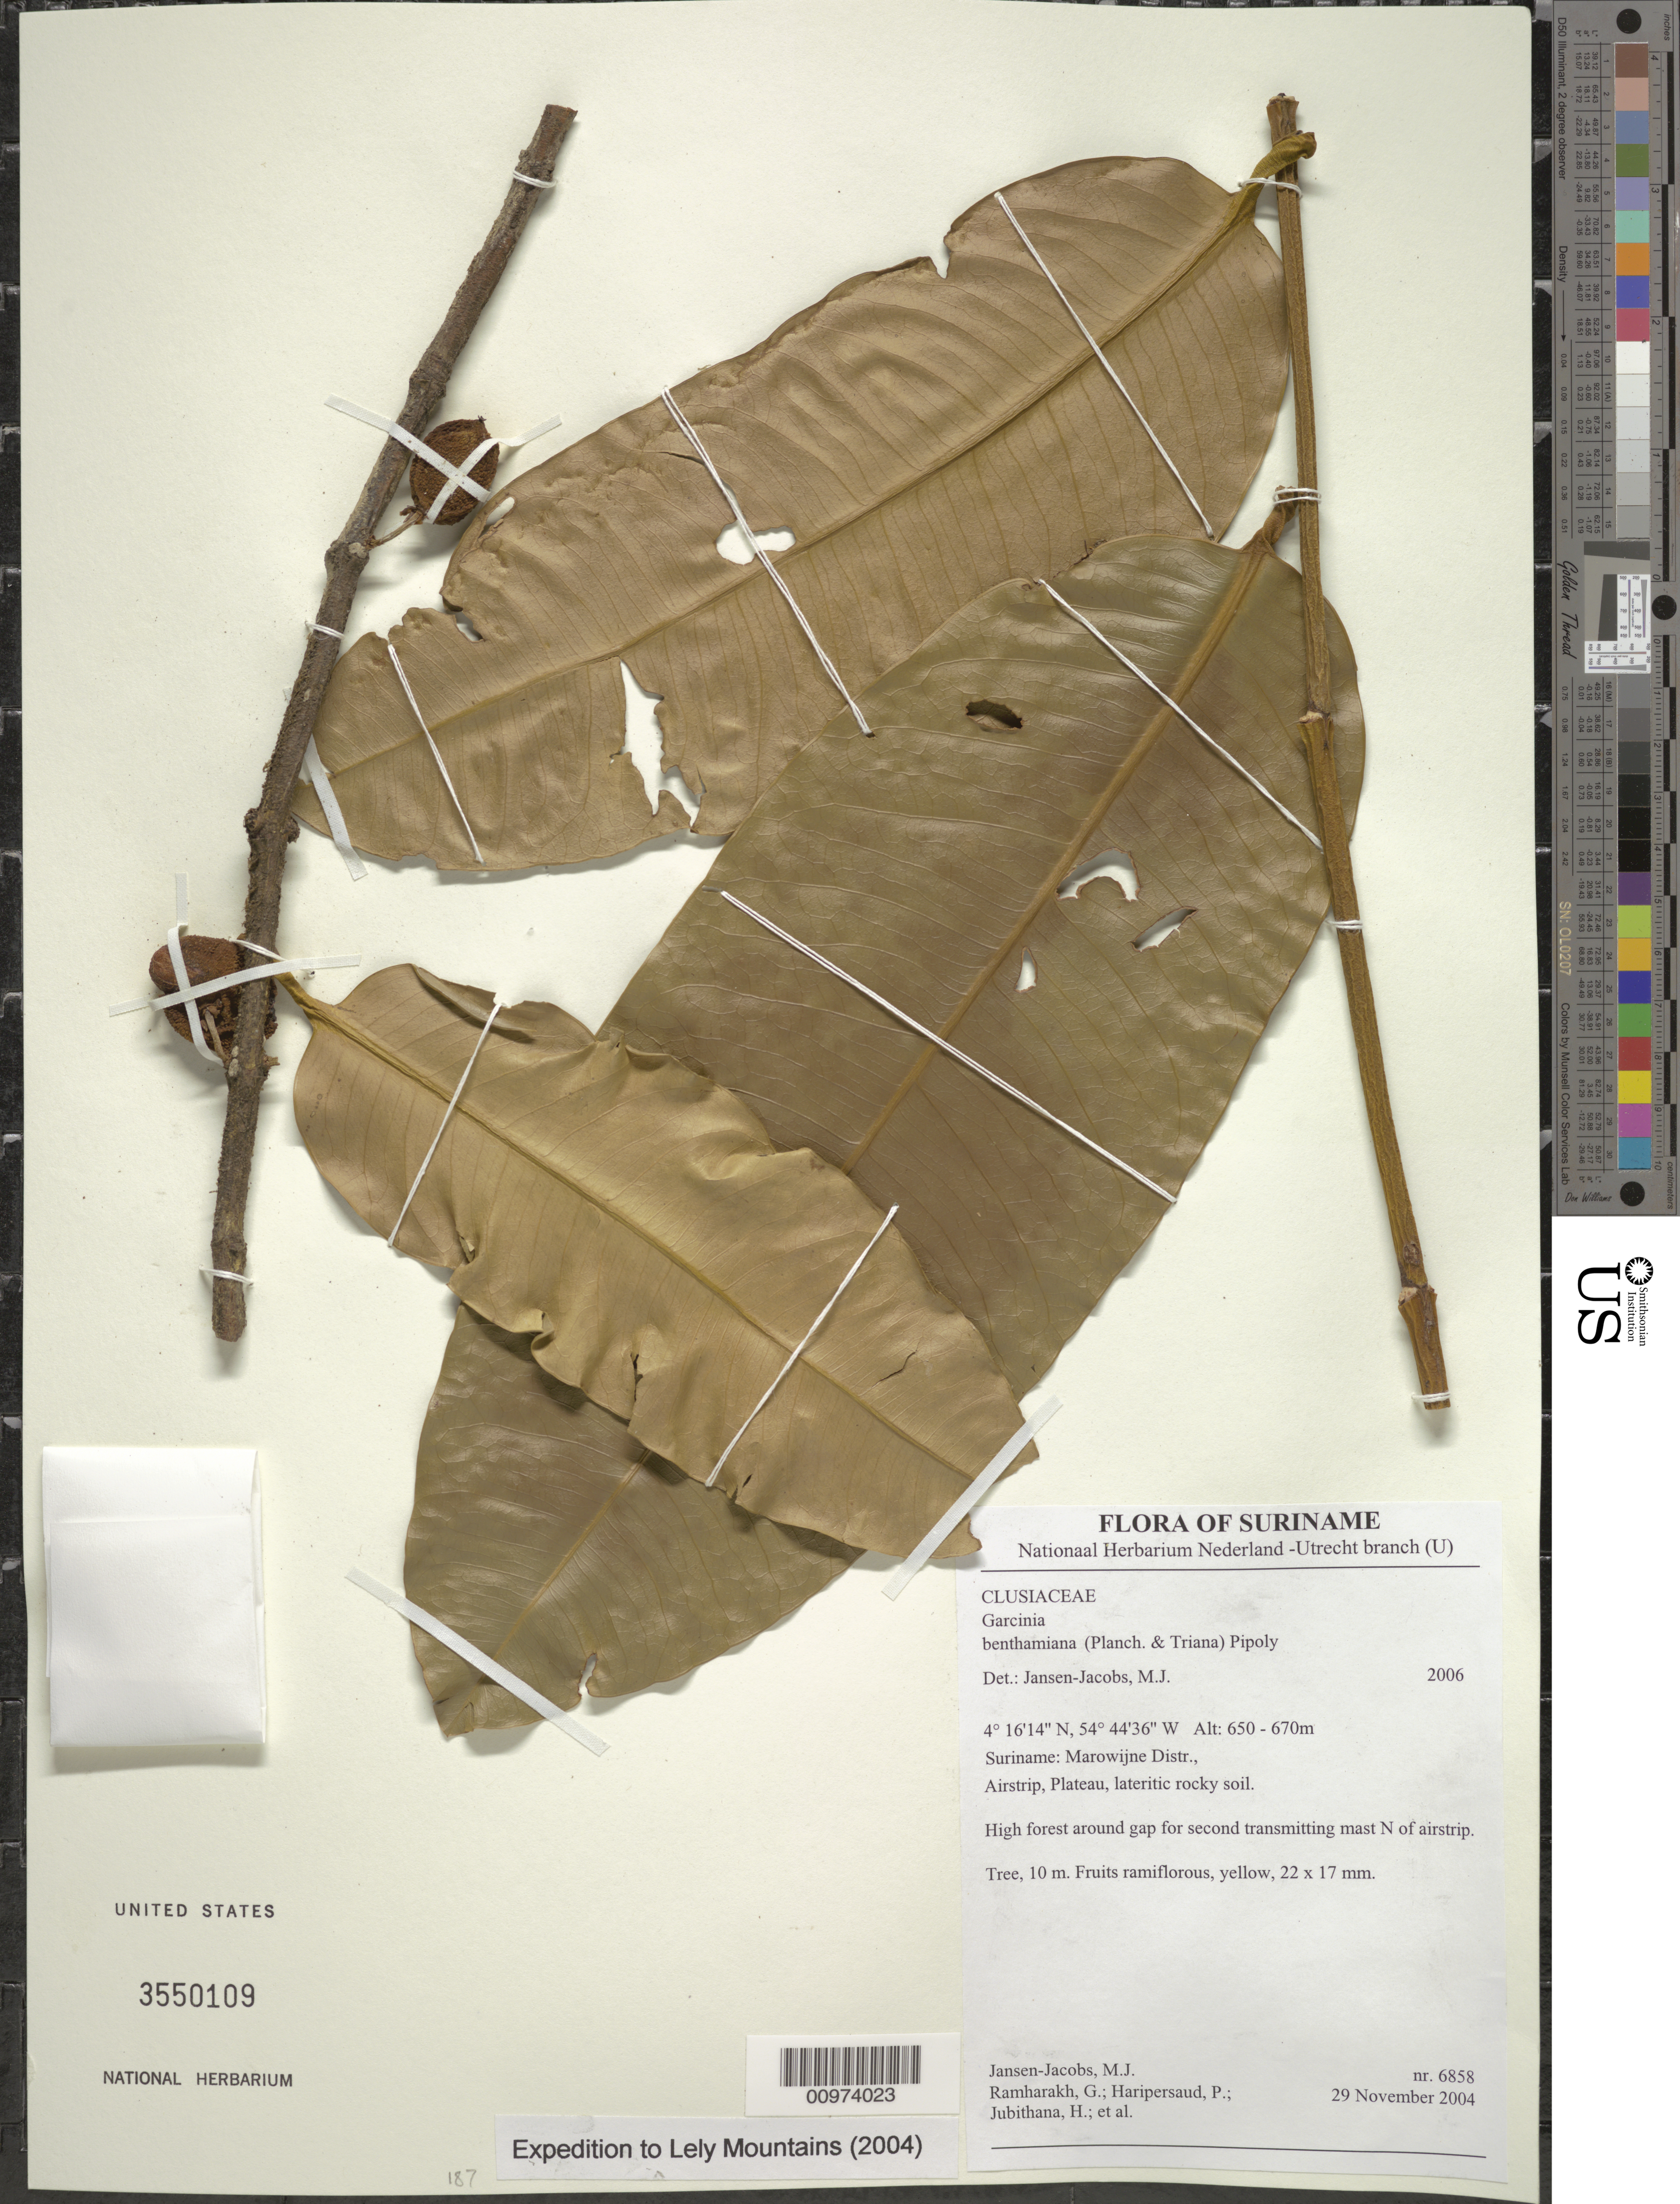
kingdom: Plantae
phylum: Tracheophyta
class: Magnoliopsida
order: Malpighiales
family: Clusiaceae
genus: Garcinia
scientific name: Garcinia benthamiana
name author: (Planch. & Triana) Pipoly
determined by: Jansen-Jacobs, M. J., (U), Nationaal Herbarium Nederland, Utrecht University branch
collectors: M. J. Jansen-Jacobs et al.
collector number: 6858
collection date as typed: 29-Nov-04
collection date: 2004-11-29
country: Suriname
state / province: Marowijne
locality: Marowijne Distr., Airstrip, Plateau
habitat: Lateritic rocky soil. High forest around gap for second transmitting mast N of airstrip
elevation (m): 650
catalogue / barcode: US 3550109